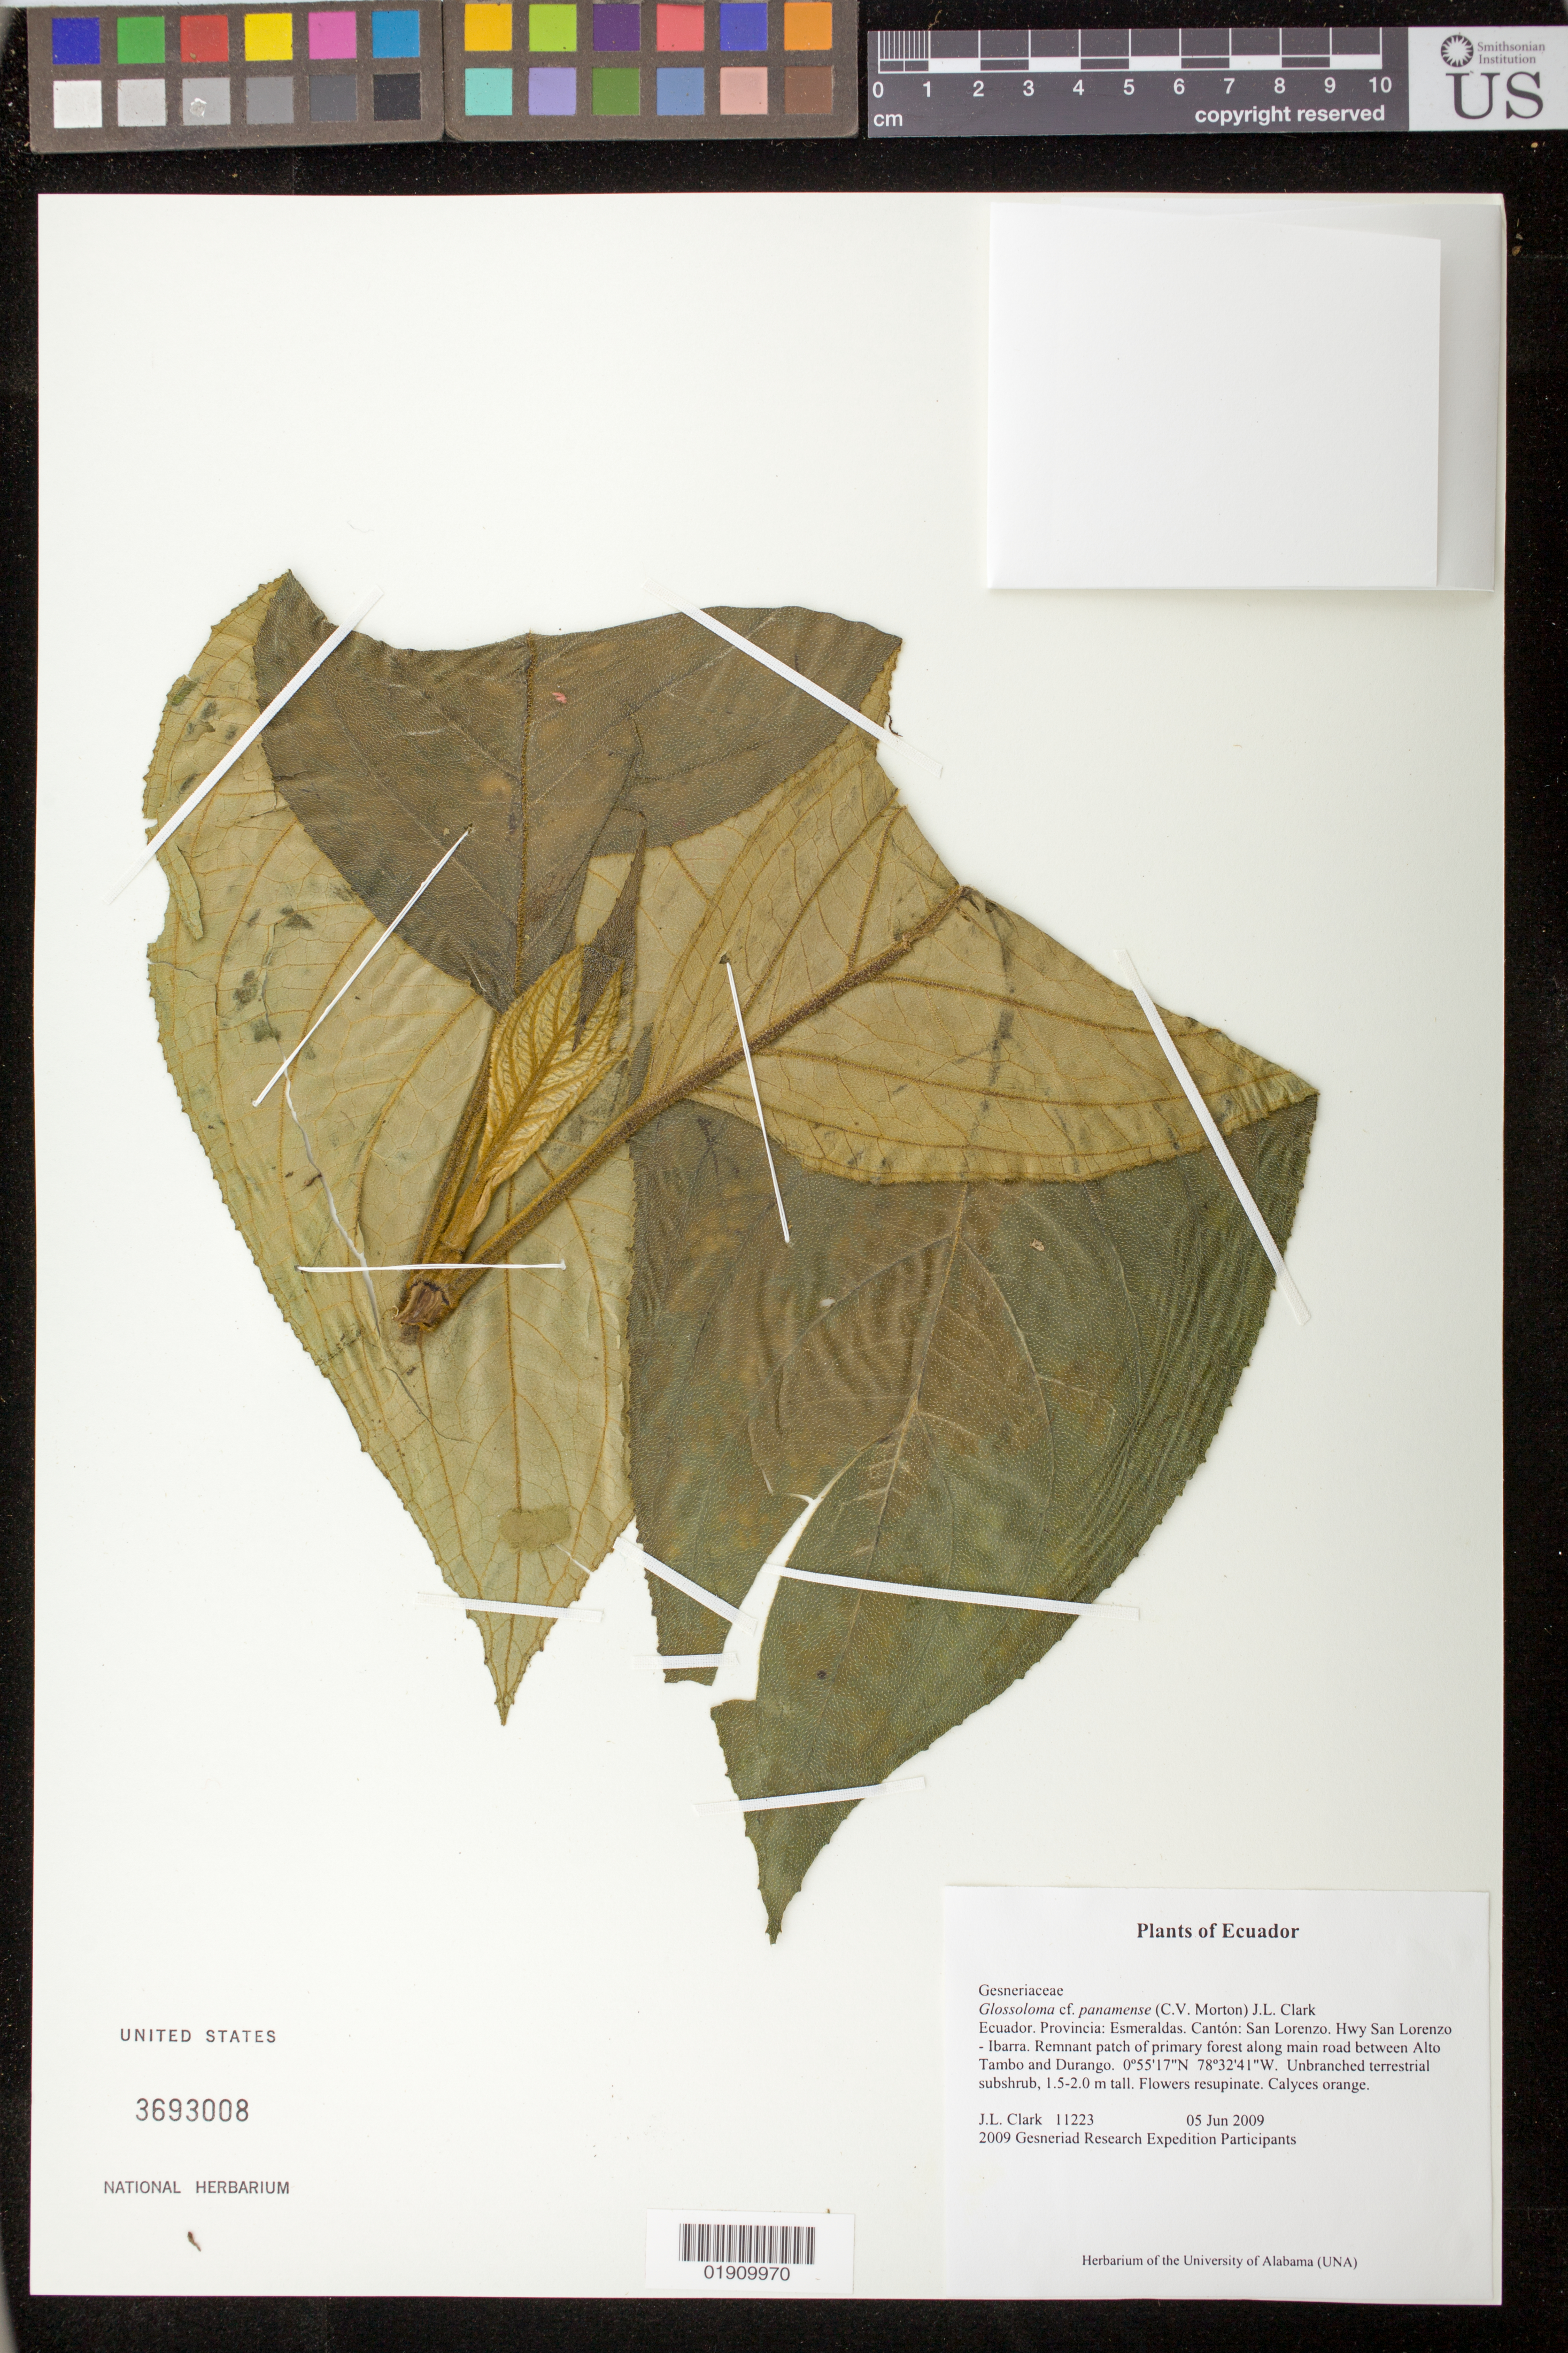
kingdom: Plantae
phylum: Tracheophyta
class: Magnoliopsida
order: Lamiales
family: Gesneriaceae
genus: Glossoloma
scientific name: Glossoloma panamense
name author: (C.V. Morton) J.L. Clark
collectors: J. L. Clark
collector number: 11223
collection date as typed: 05 Jun 2009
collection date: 2009-06-05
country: Ecuador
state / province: Esmeraldas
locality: Ecuador. Provincia: Esmeraldas. Canton: San Lorenzo. Hwy San Lorenzo- Ibarra. Remnant patch of primary forest along main road between Alto Tambo and Durango.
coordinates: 0°55'17"N, 78°32'41"W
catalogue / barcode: US 3693008